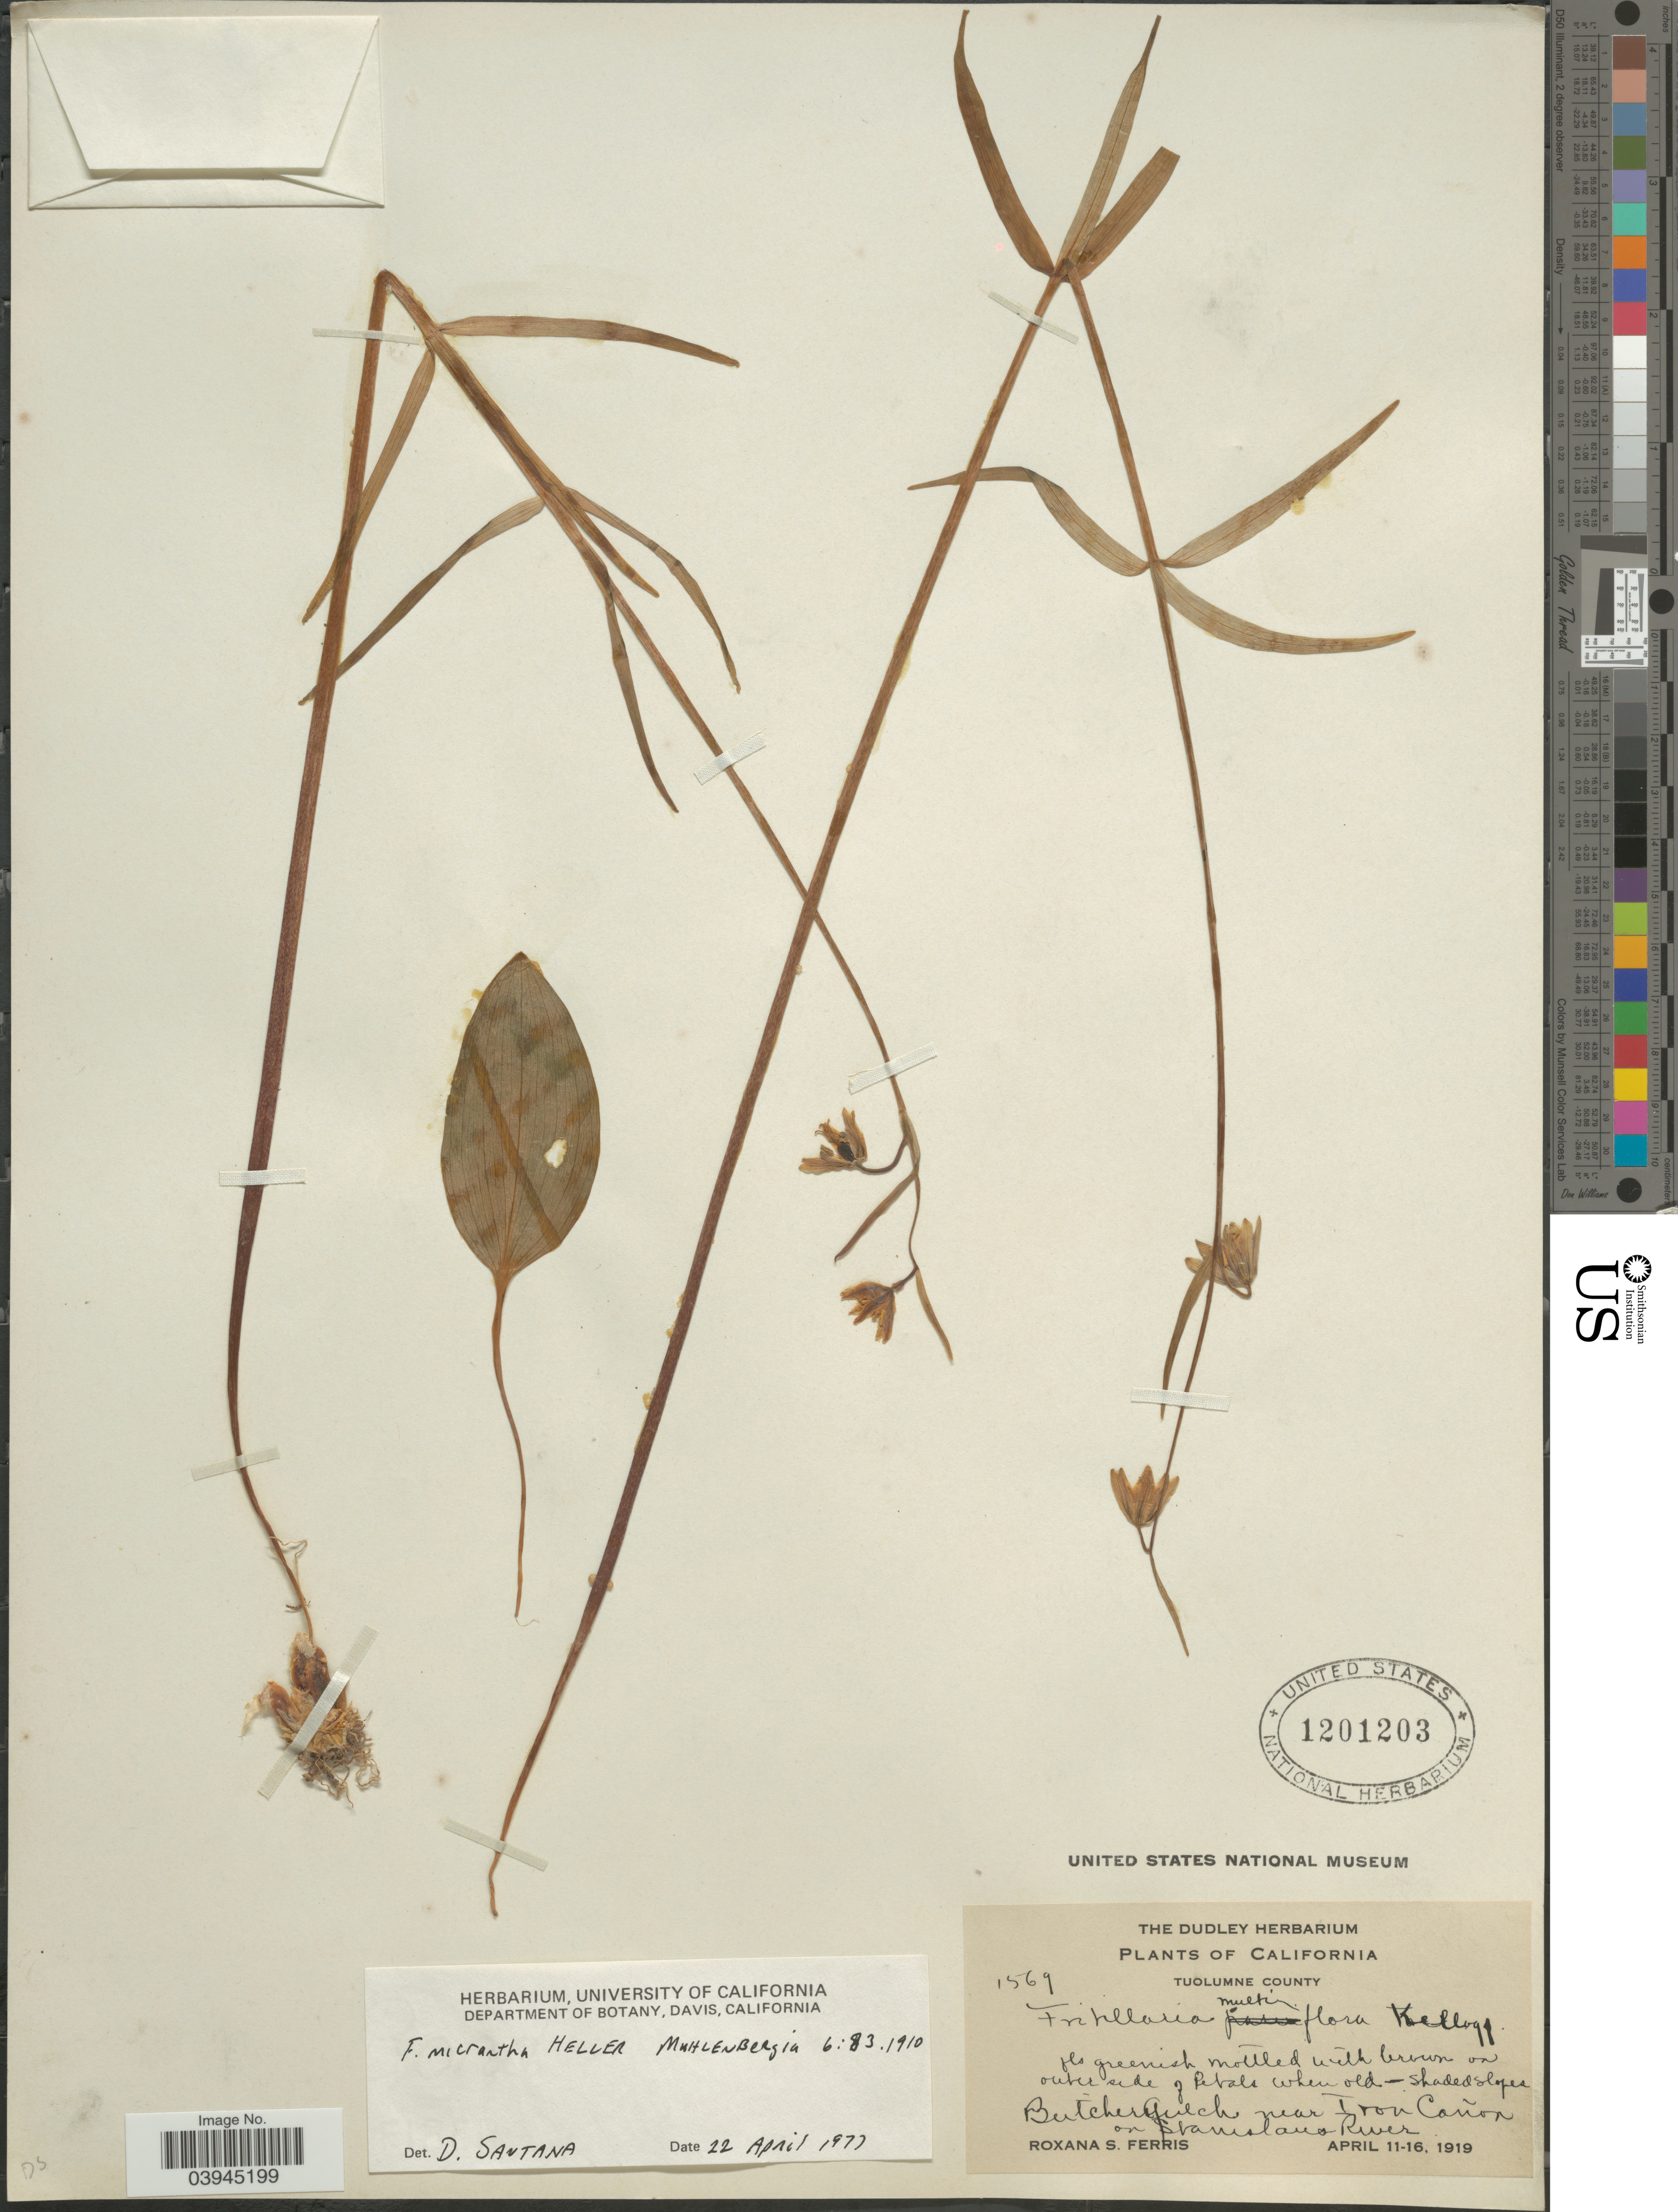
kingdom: Plantae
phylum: Tracheophyta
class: Liliopsida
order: Liliales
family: Liliaceae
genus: Fritillaria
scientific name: Fritillaria micrantha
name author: A. Heller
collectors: R. S. Ferris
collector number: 1569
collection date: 1919-04-11/1919-04-16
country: United States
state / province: California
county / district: Tuolumne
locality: Tuolumne County. Butcher Gulch near Iron Cañon on Stanislaus River.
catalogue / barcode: US 1201203